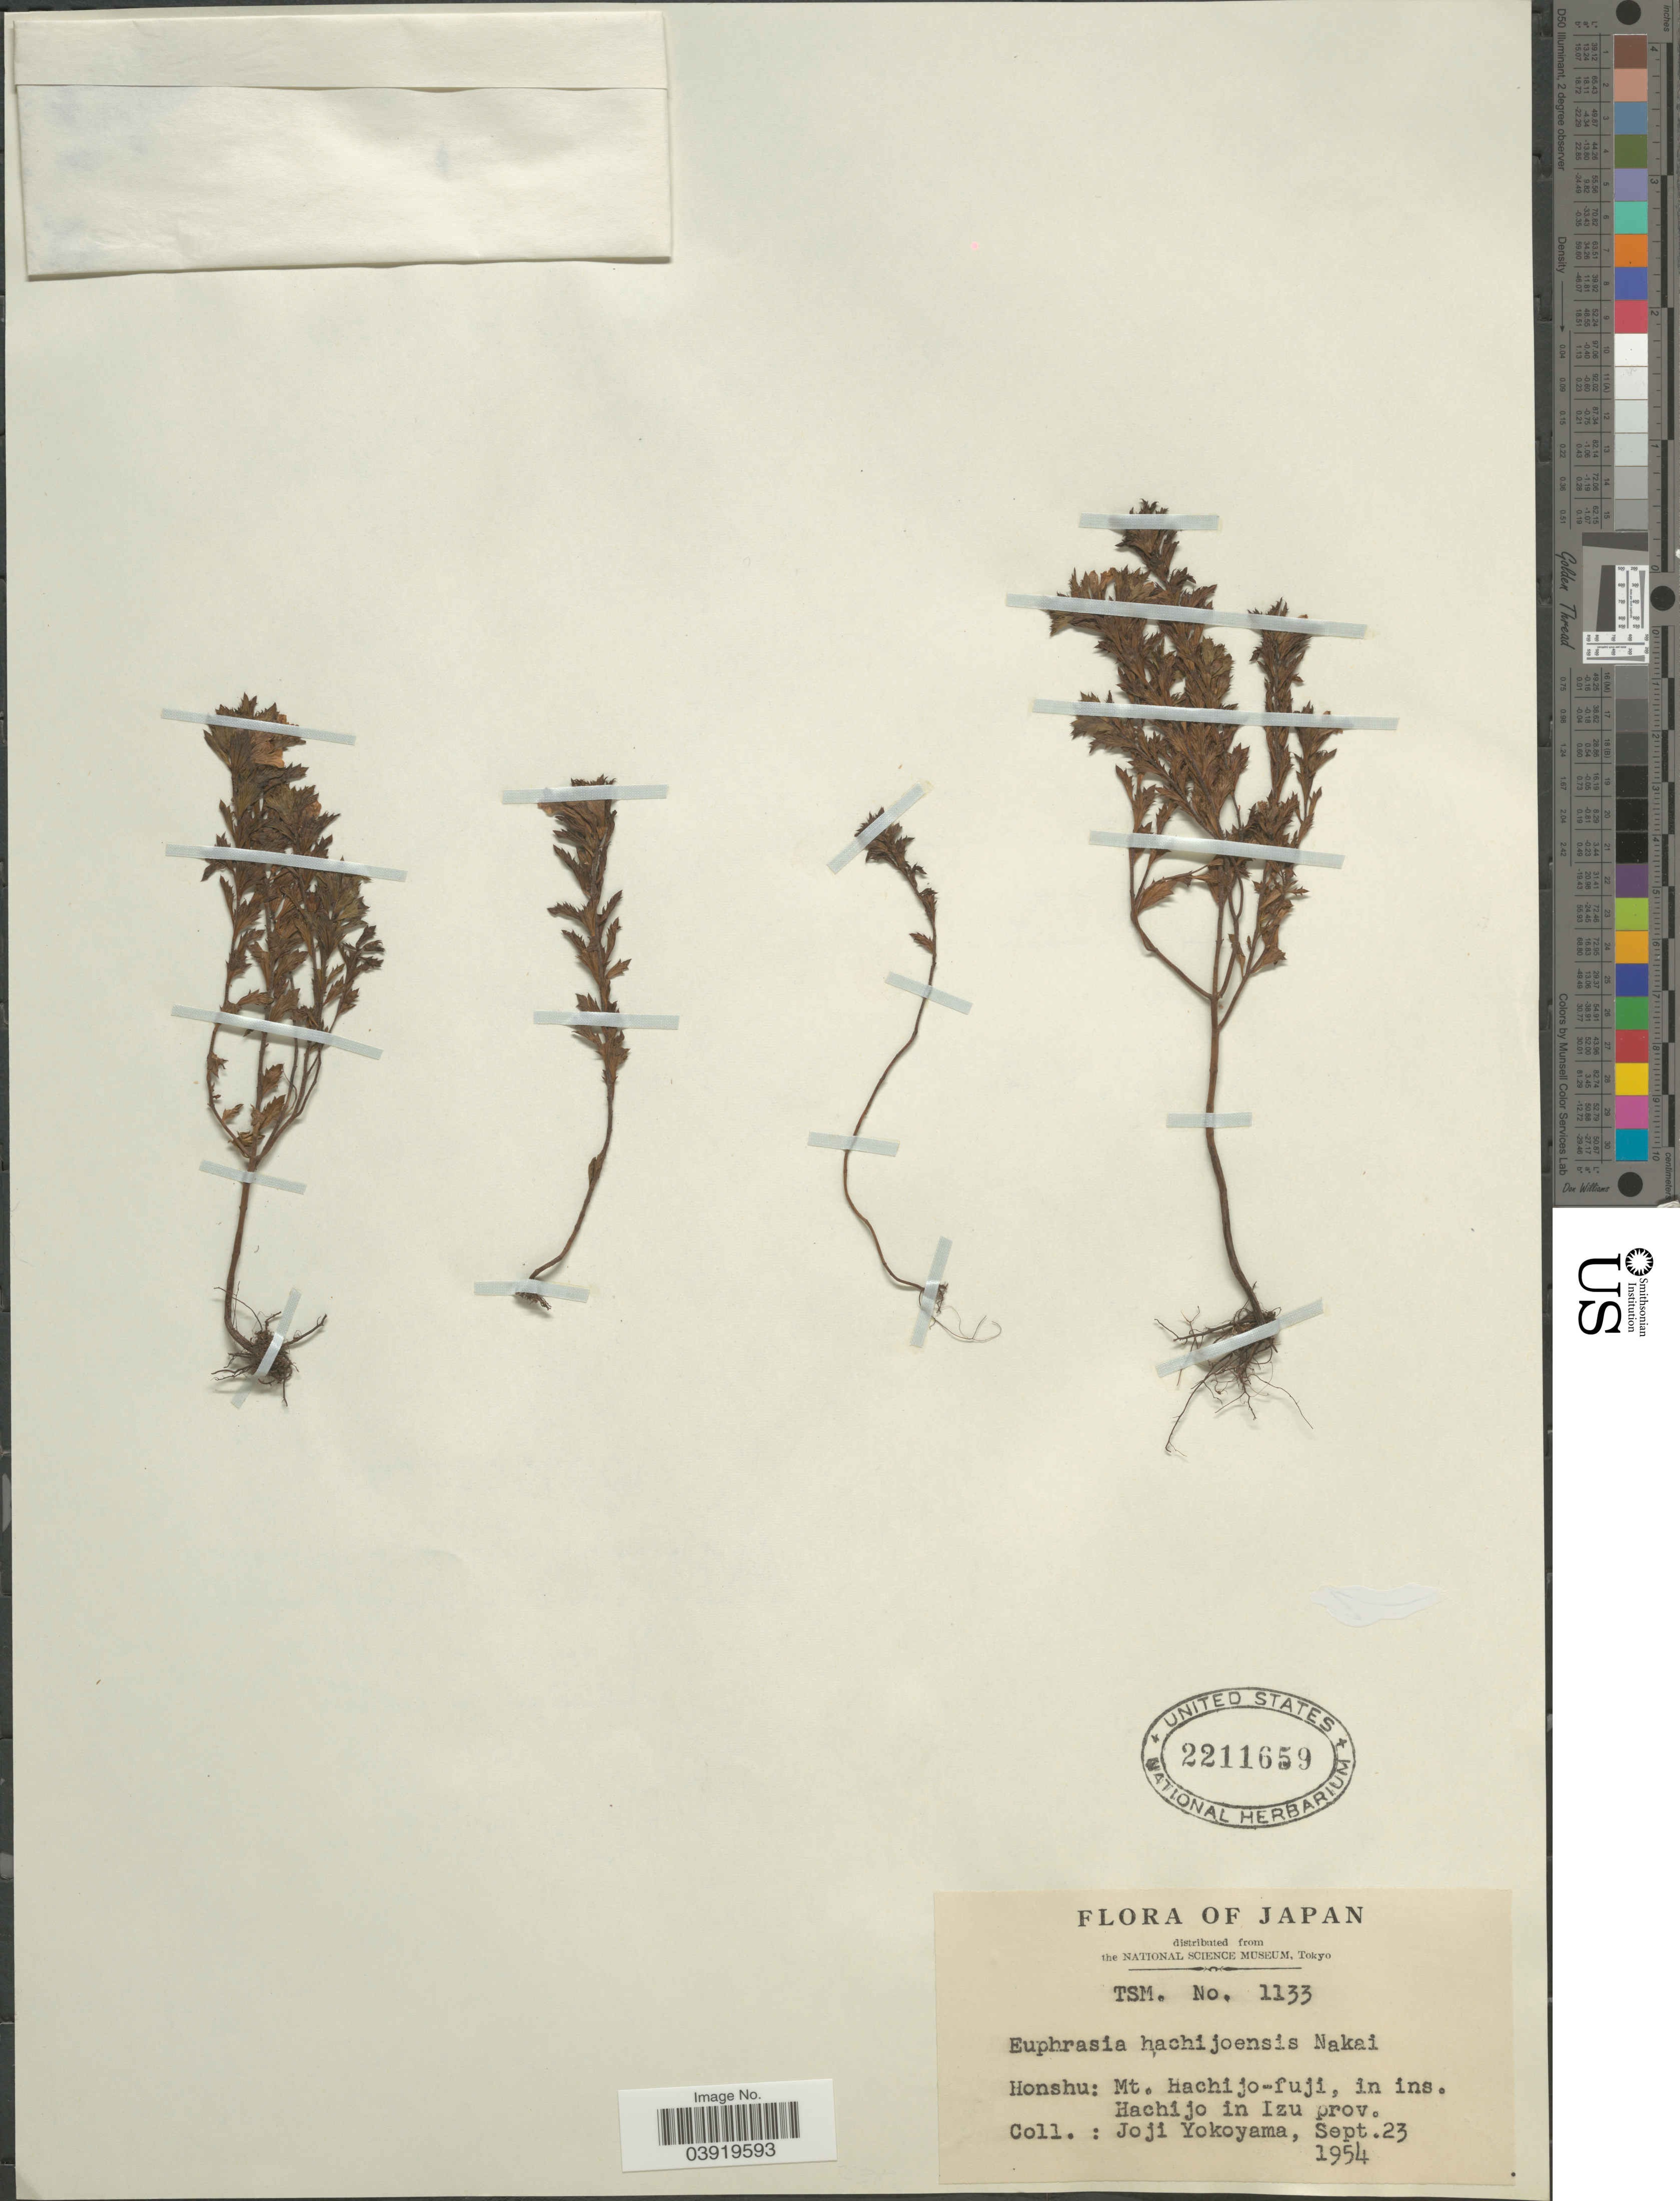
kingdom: Plantae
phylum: Tracheophyta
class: Magnoliopsida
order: Lamiales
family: Orobanchaceae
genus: Euphrasia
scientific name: Euphrasia hachijoensis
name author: Nakai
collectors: J. Yokoyama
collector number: TSM 1133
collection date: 1954-09-23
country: Japan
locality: Honshu: Mt. Hachijo-fuji, in ins. Hachijo in Izu prov.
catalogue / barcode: US 2211659